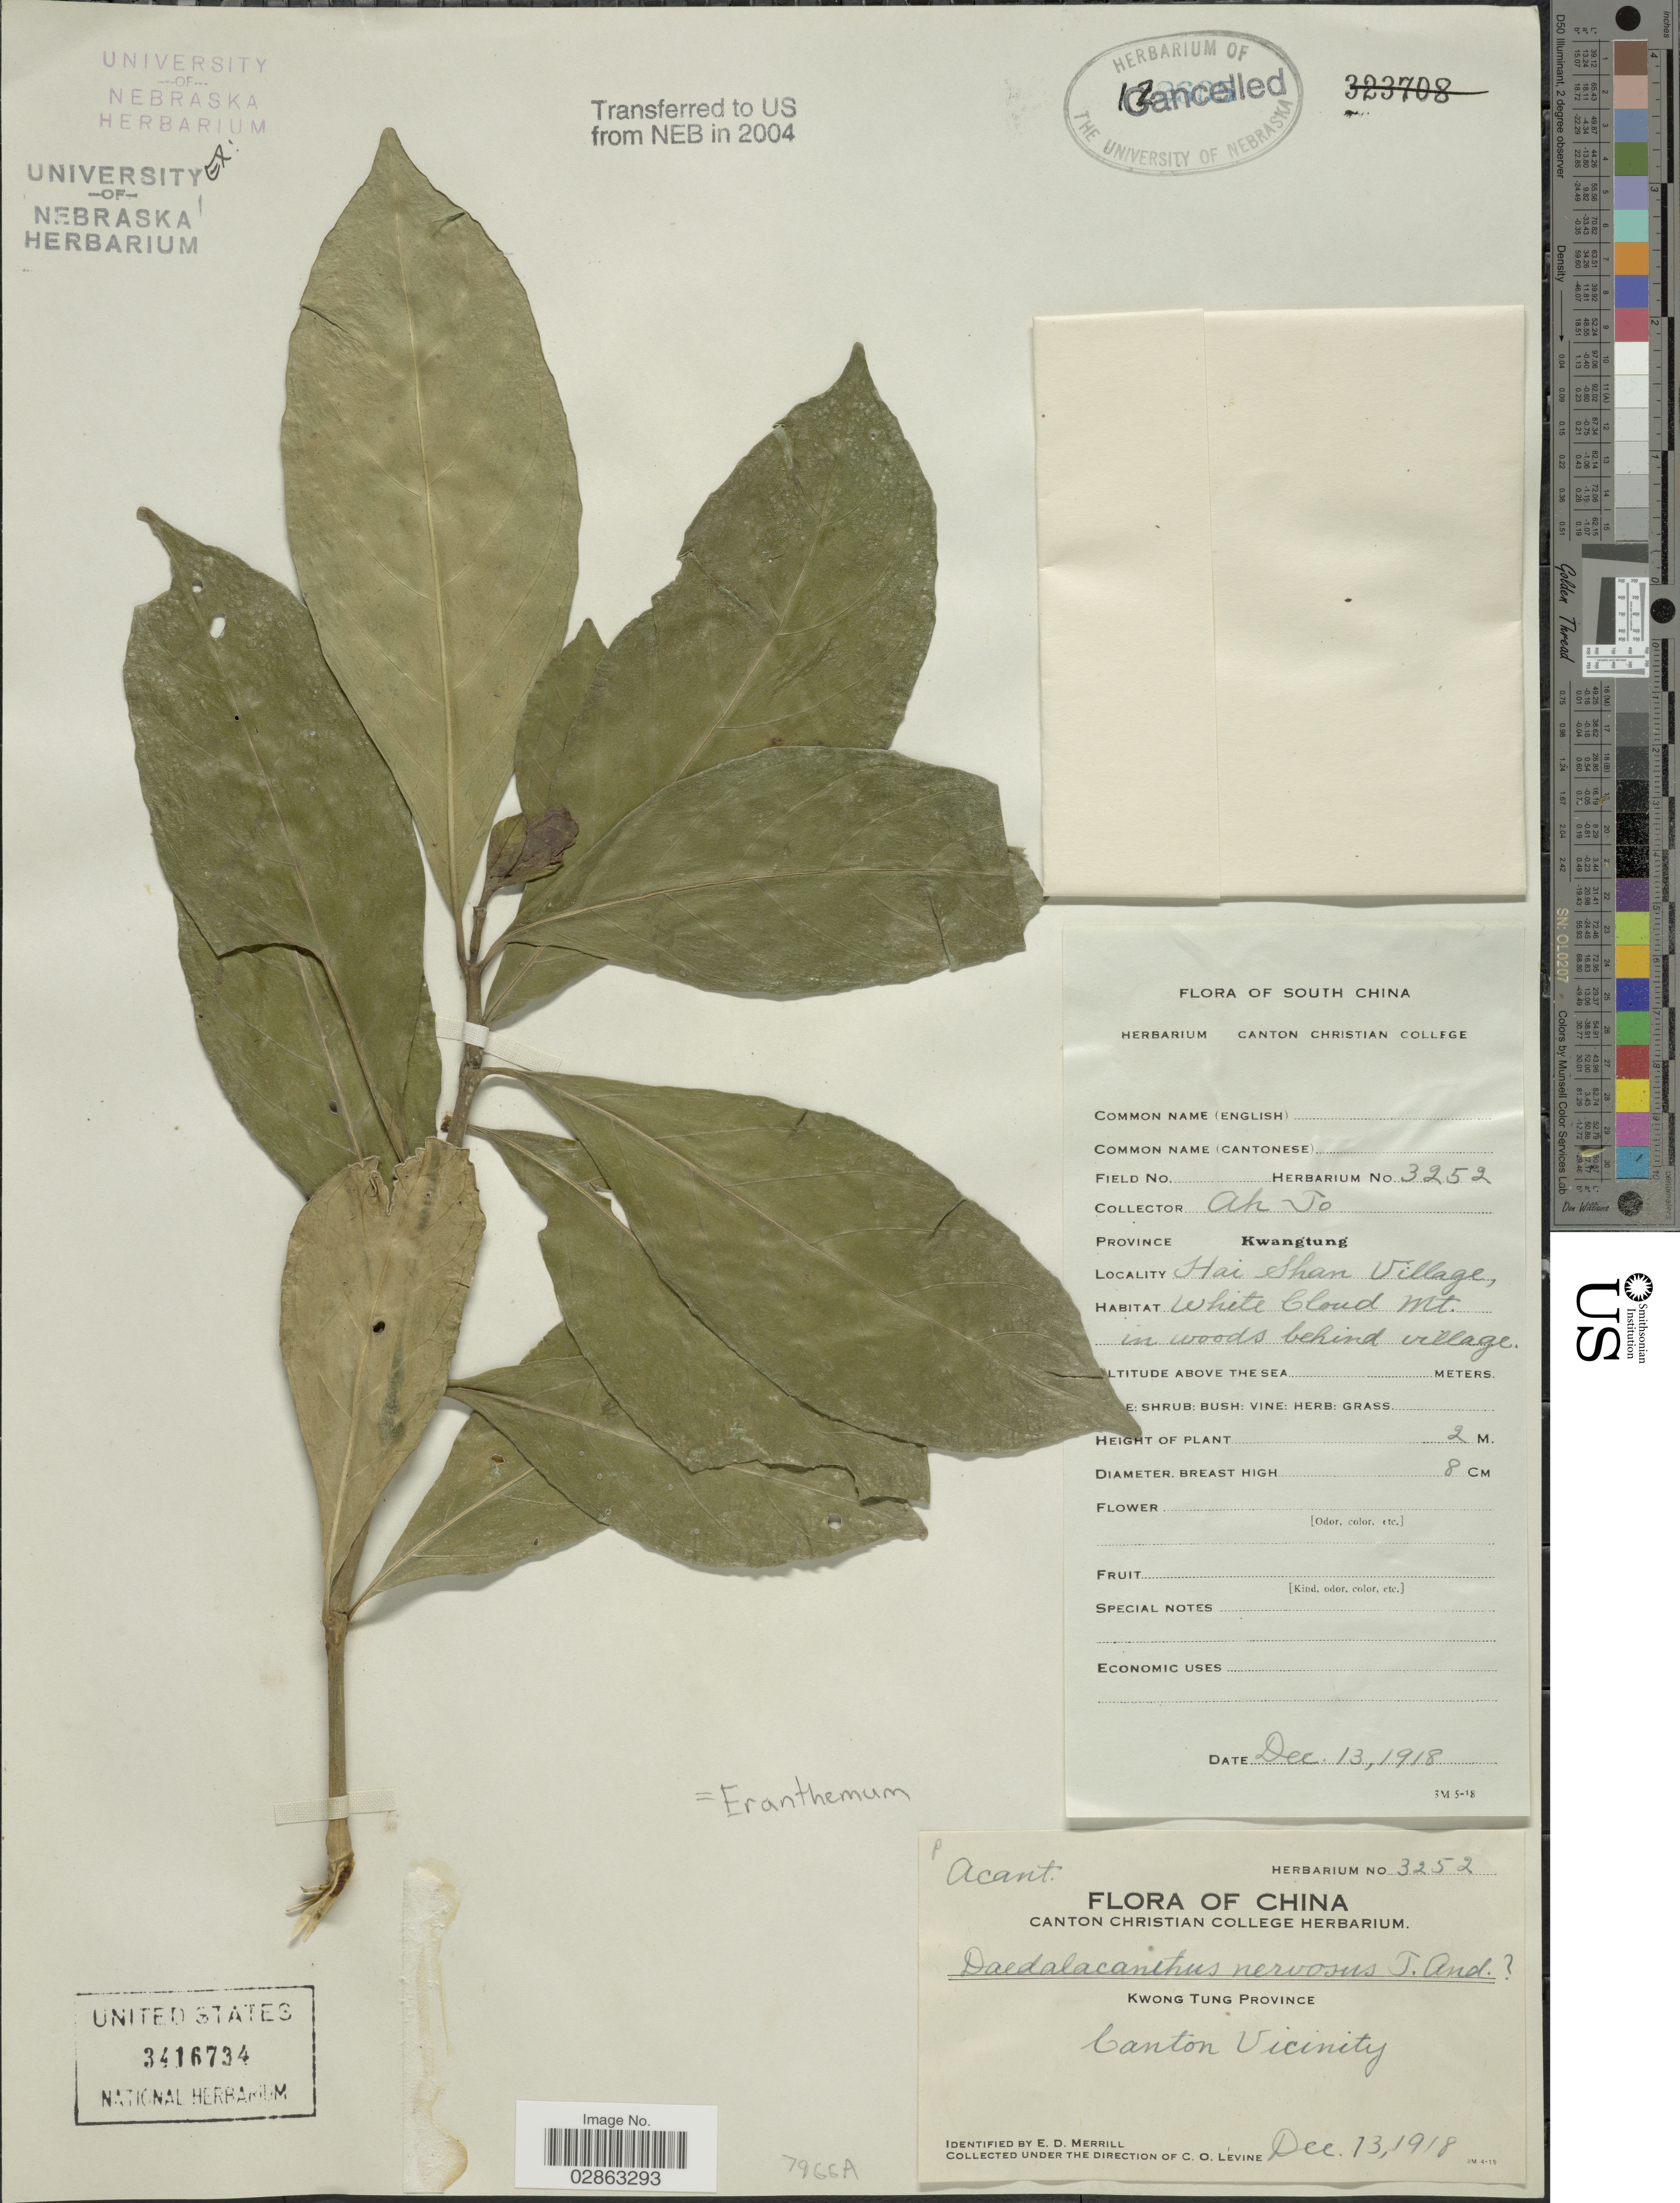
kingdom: Plantae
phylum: Tracheophyta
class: Magnoliopsida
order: Lamiales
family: Acanthaceae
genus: Eranthemum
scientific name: Eranthemum pulchellum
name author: Andrews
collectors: A. To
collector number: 3252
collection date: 1918-12-13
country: China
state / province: Guangdong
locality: Kwong Tung Province. Canton Vicinity. South China. Hai Shan Village, White Cloud Mt.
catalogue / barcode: US 3416734